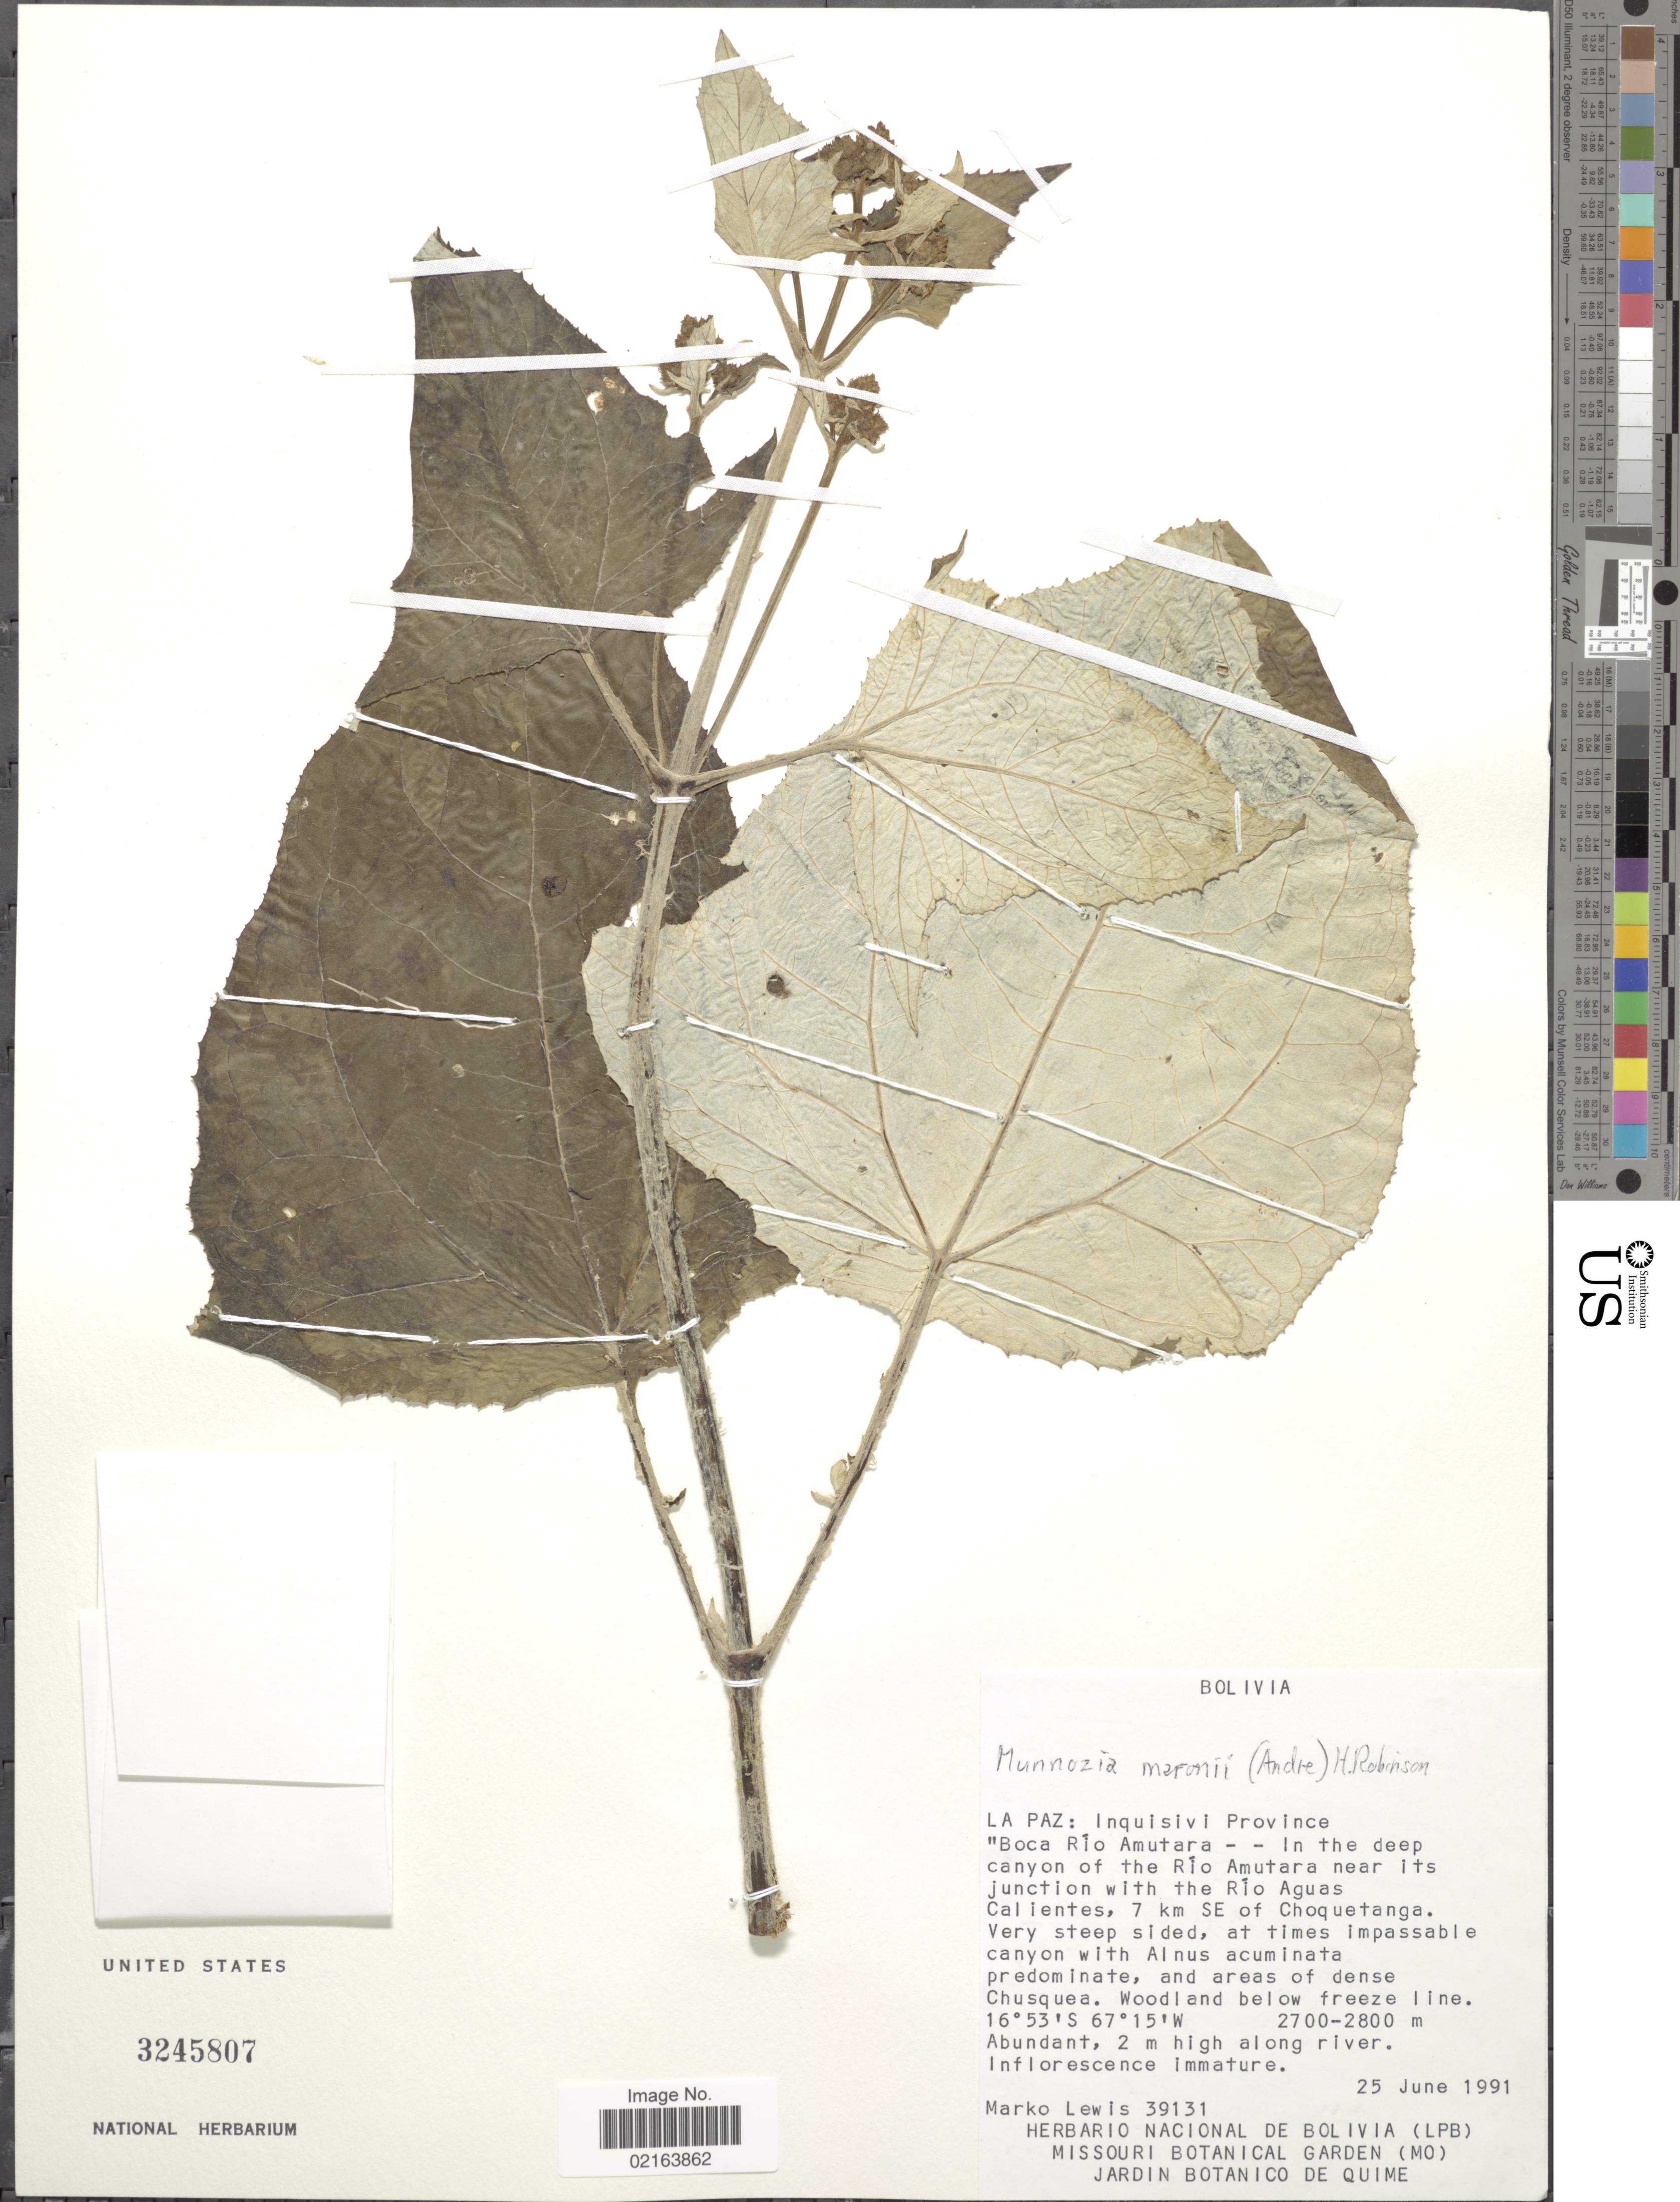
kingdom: Plantae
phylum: Tracheophyta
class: Magnoliopsida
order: Asterales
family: Asteraceae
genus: Munnozia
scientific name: Munnozia maronii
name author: (André) H. Rob.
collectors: M. A. Lewis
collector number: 39131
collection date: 1991-06-25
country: Bolivia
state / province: La Paz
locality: La Paz: Inquisivi Province, Boca Rio Amutara, In the deep canyon of the Rio Aguas Calientes, 7 km SE of Choquetanga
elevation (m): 2700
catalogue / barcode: US 3245807